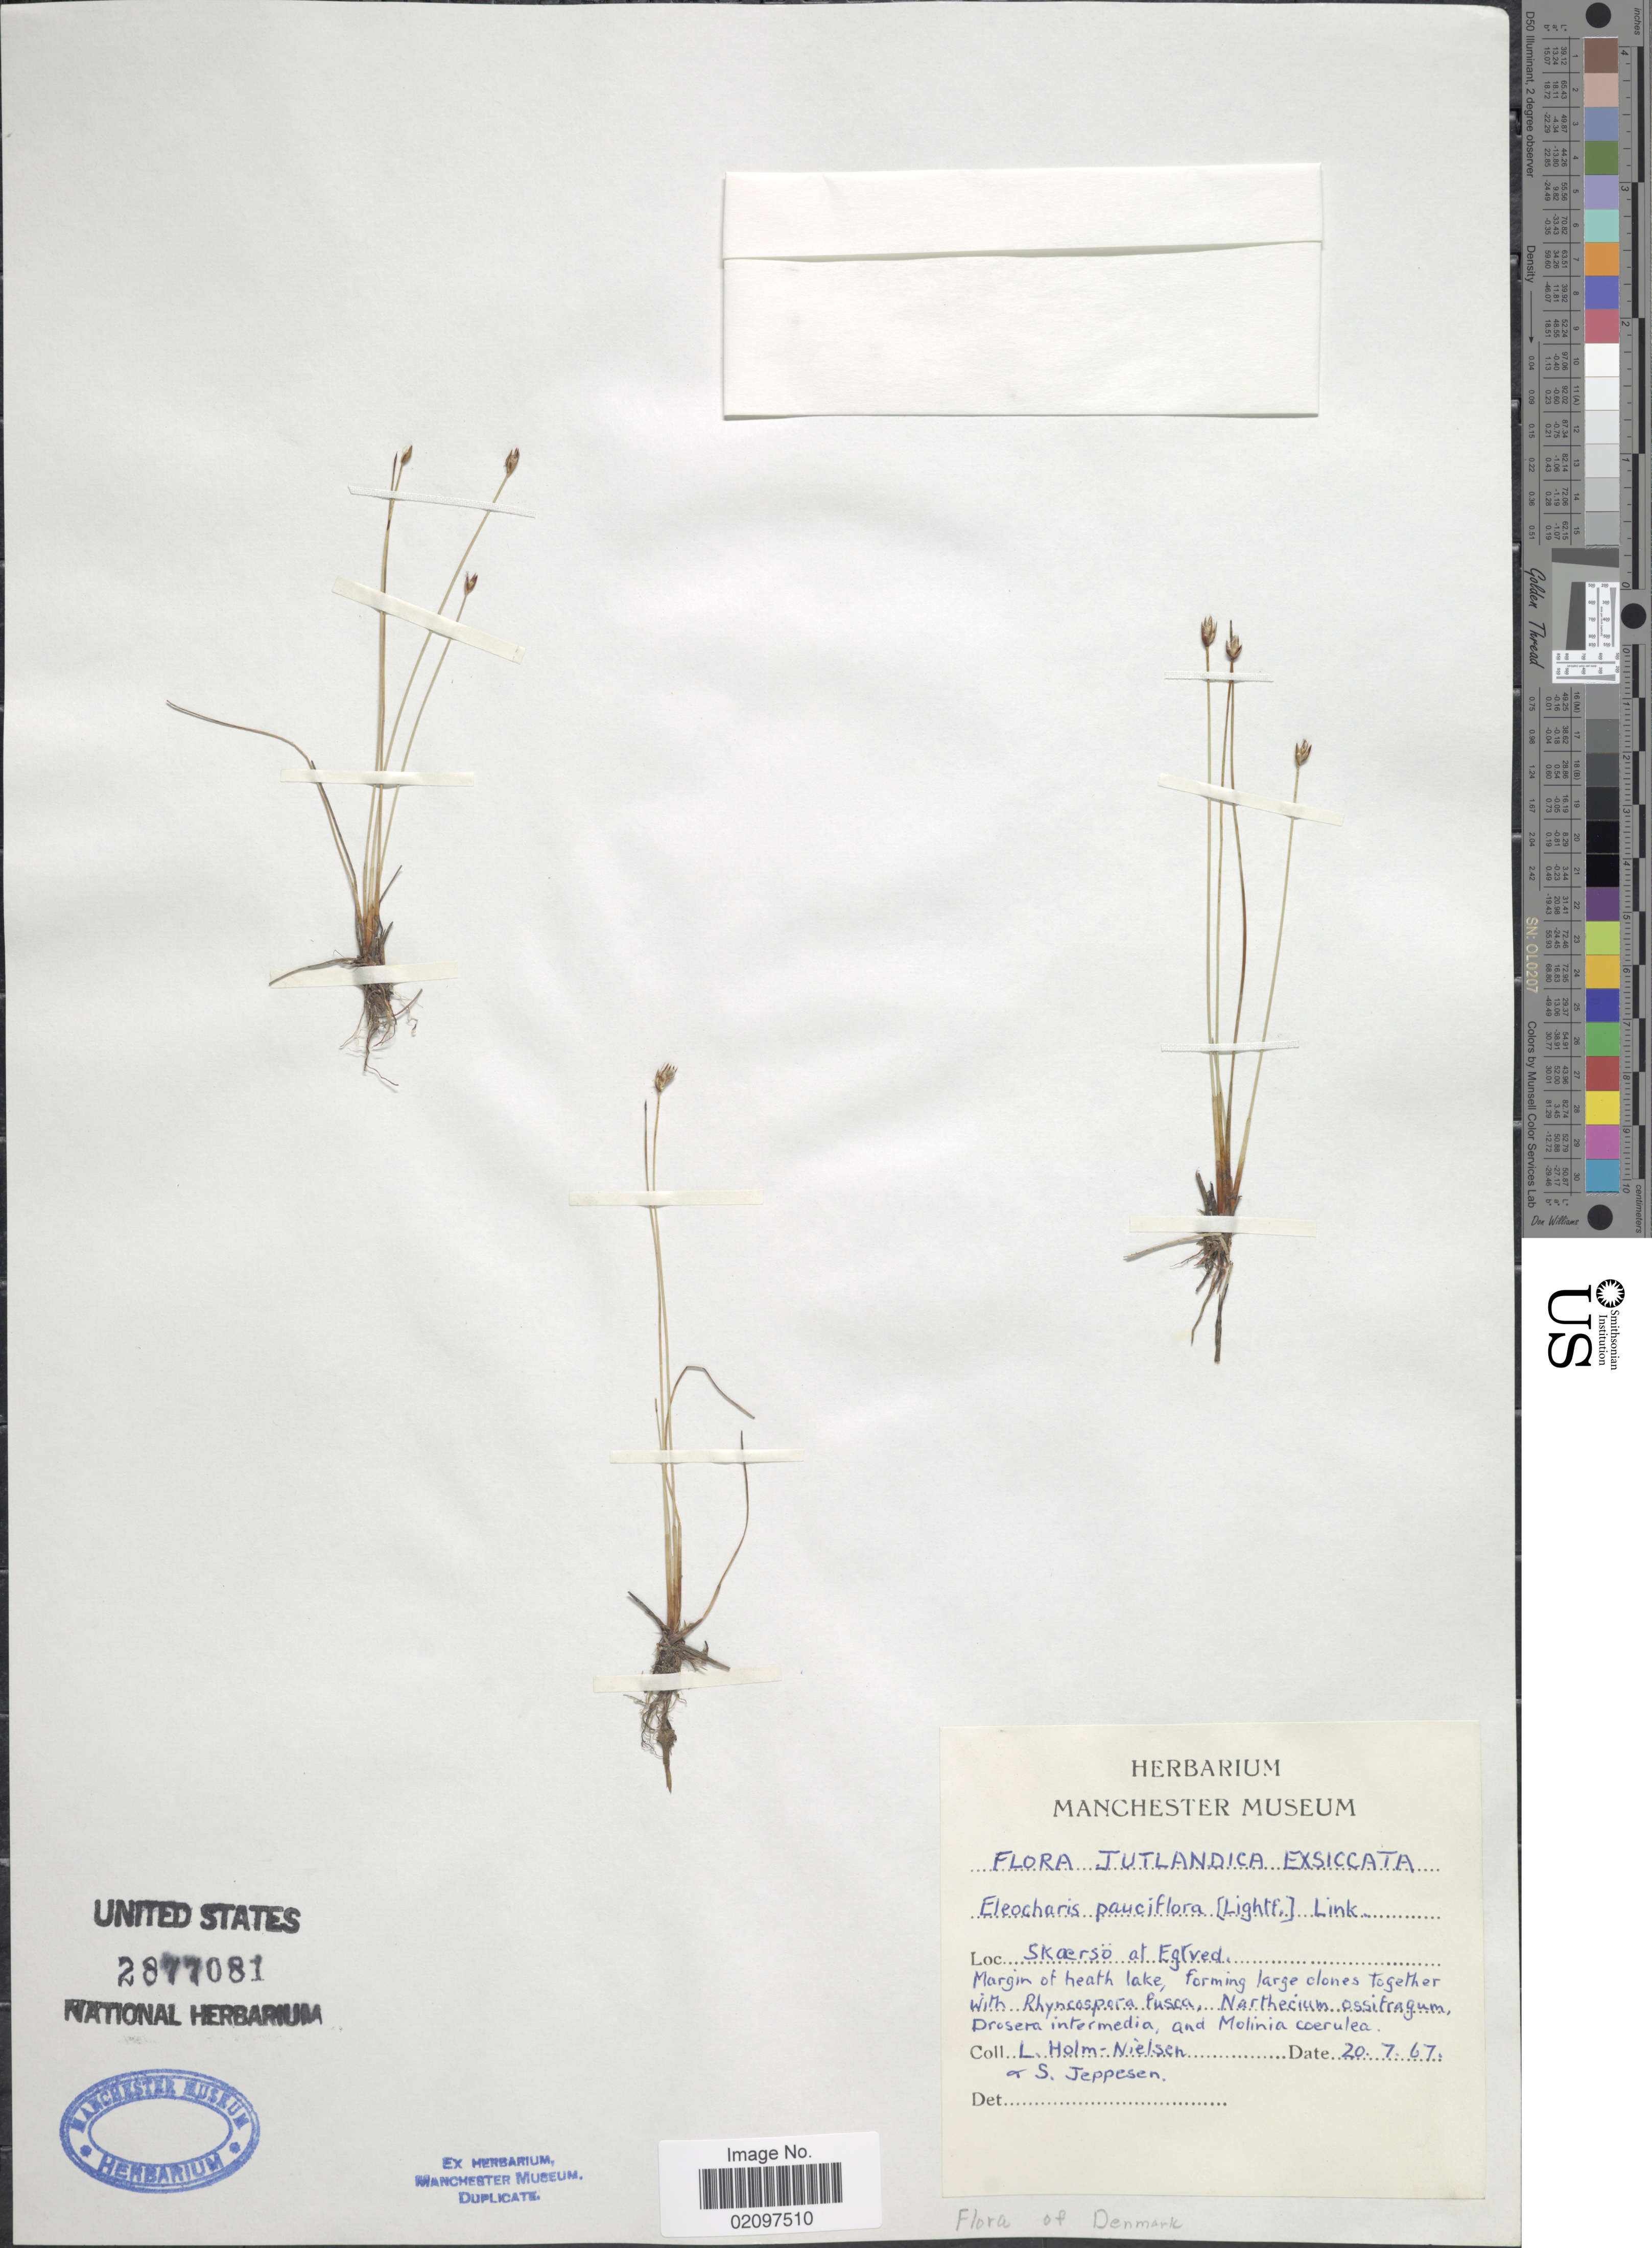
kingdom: Plantae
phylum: Tracheophyta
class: Liliopsida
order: Poales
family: Cyperaceae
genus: Eleocharis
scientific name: Eleocharis quinqueflora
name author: (Hartmann) O. Schwarz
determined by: Strong, Mark T., (BOT), Smithsonian Institution - National Museum of Natural History (UNITED STATES)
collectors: L. B. Holm-Nielsen & S. Jeppesen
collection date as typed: Transcribed d/m/y: 20/7/67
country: Denmark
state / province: Syddanmark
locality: Jutlandica, Skærsö at Egtved, margin of heath lake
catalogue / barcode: US 2877081